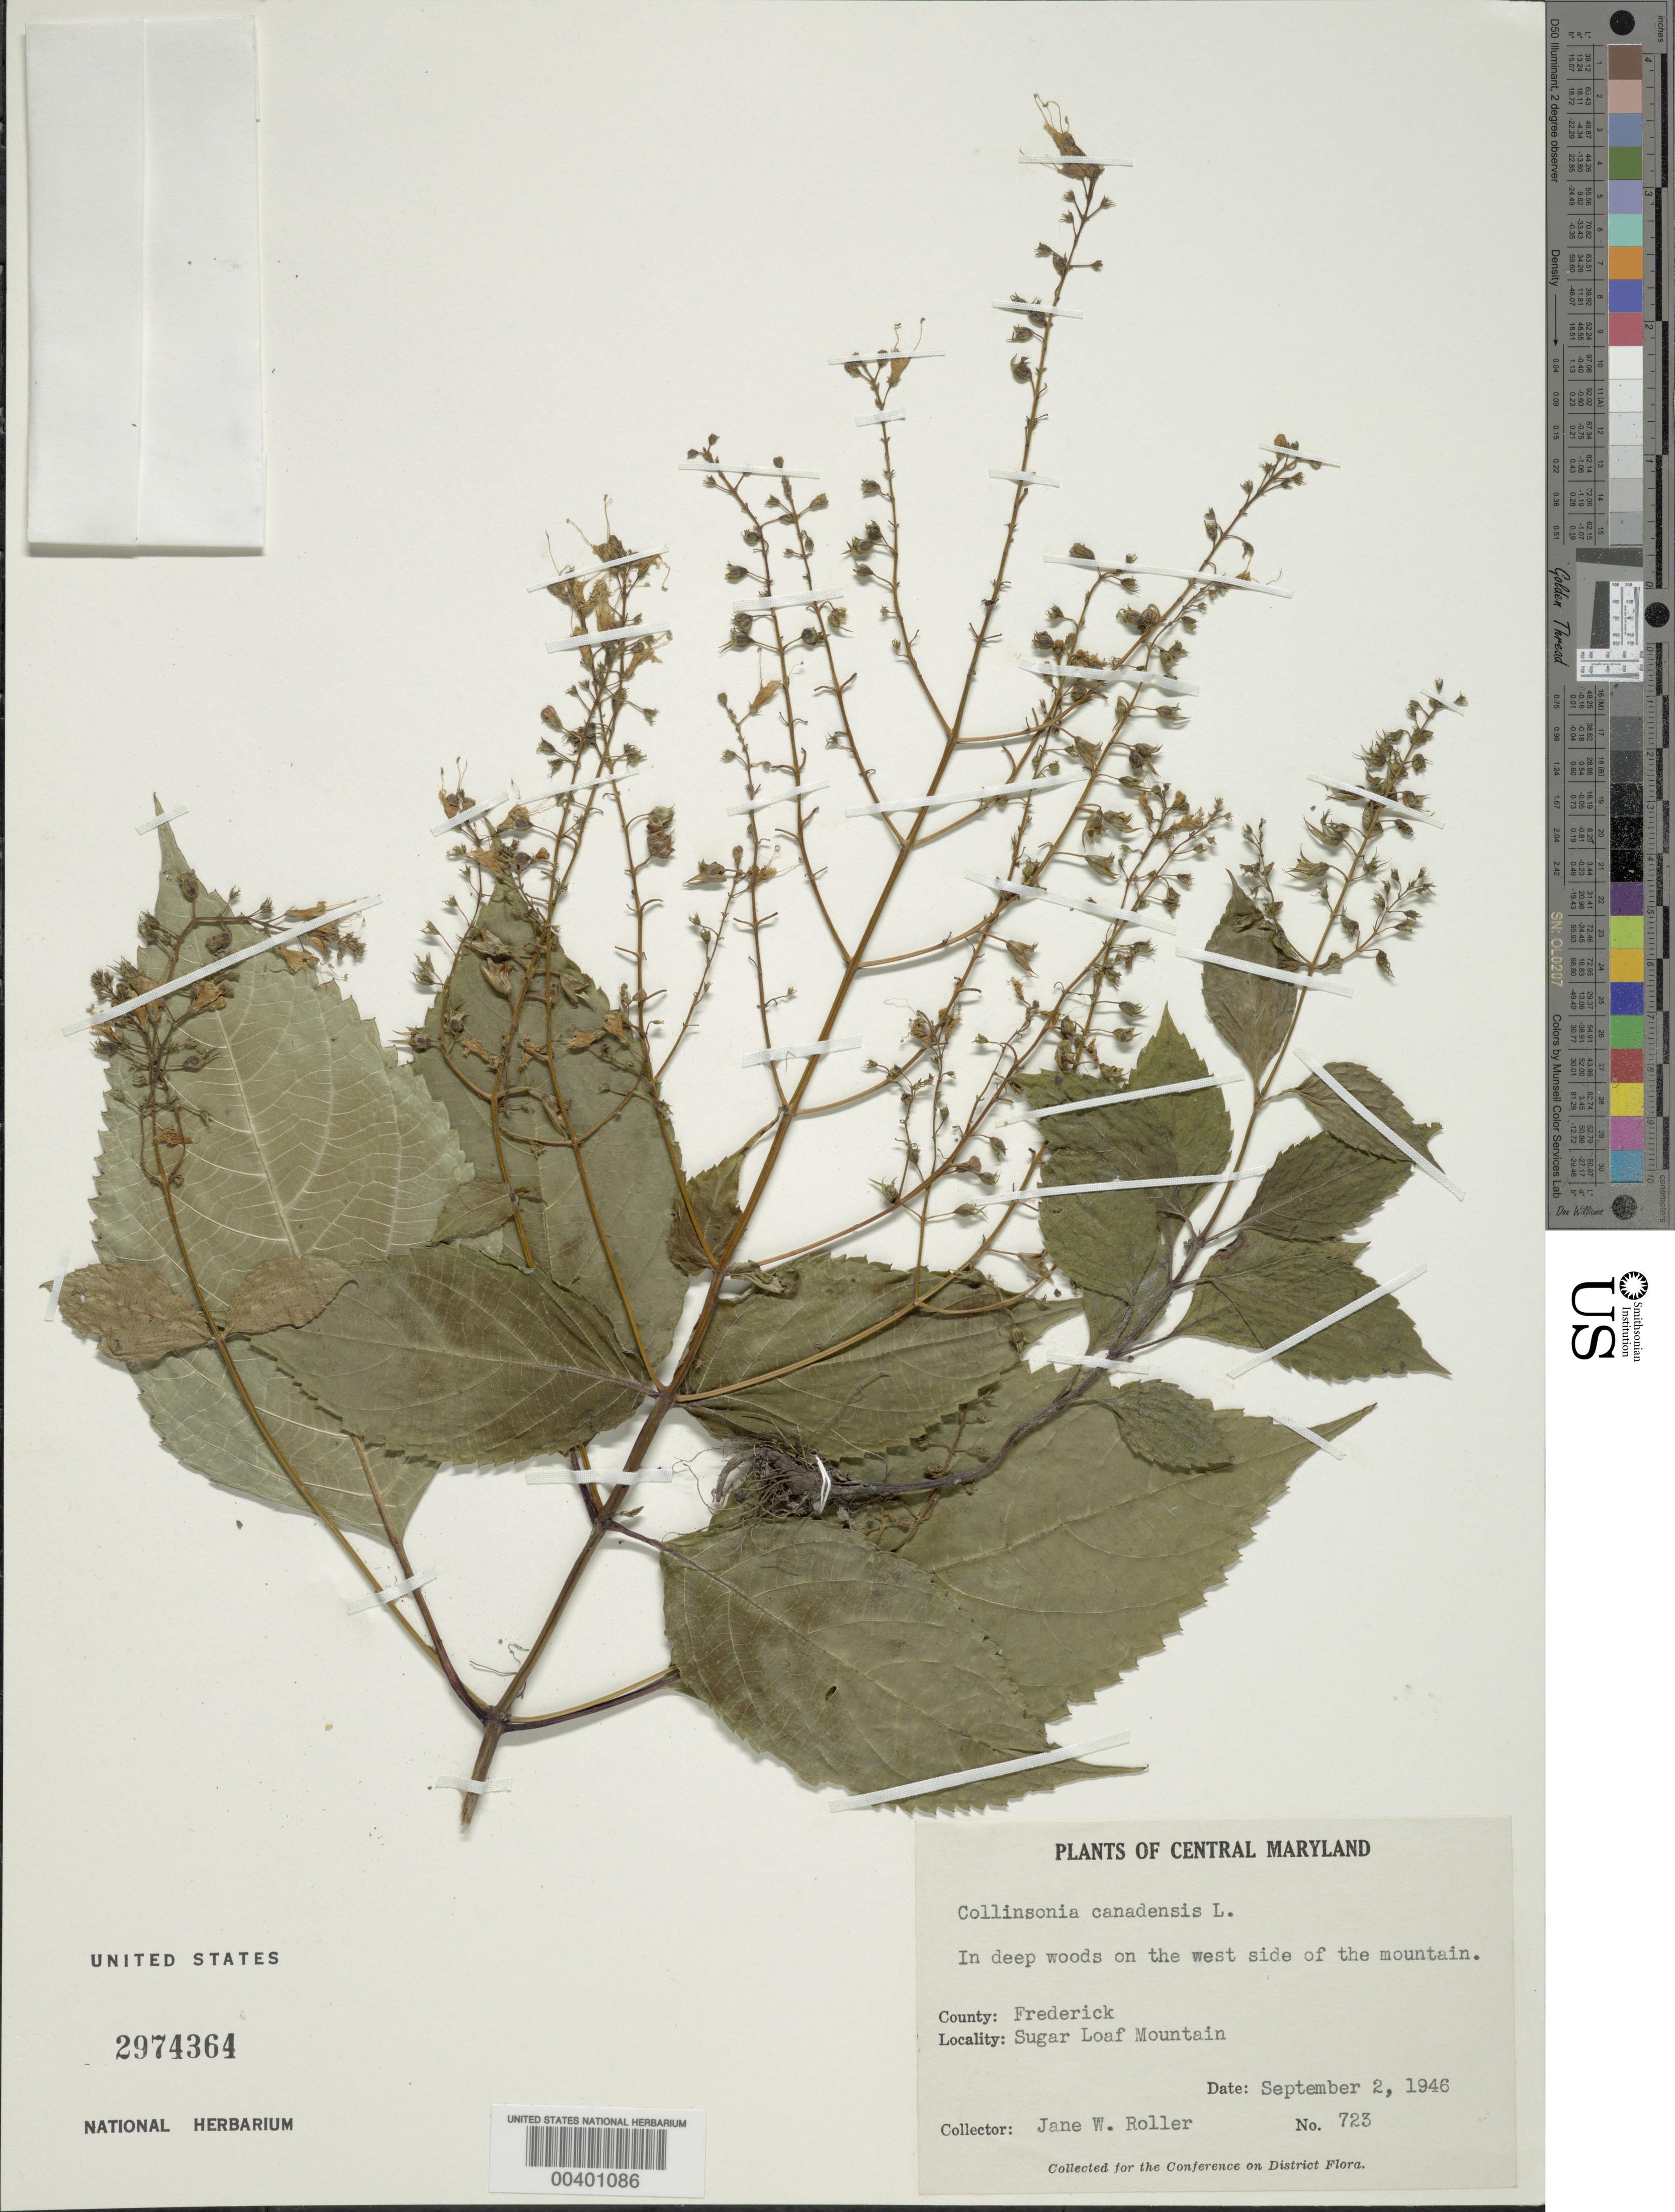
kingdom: Plantae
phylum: Tracheophyta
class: Magnoliopsida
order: Lamiales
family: Lamiaceae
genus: Collinsonia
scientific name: Collinsonia canadensis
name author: L.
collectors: J. W. Roller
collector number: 723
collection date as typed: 02 Sep 1946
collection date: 1946-09-02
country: United States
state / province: Maryland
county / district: Frederick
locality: Sugar Loaf Mt.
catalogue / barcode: US 2974364